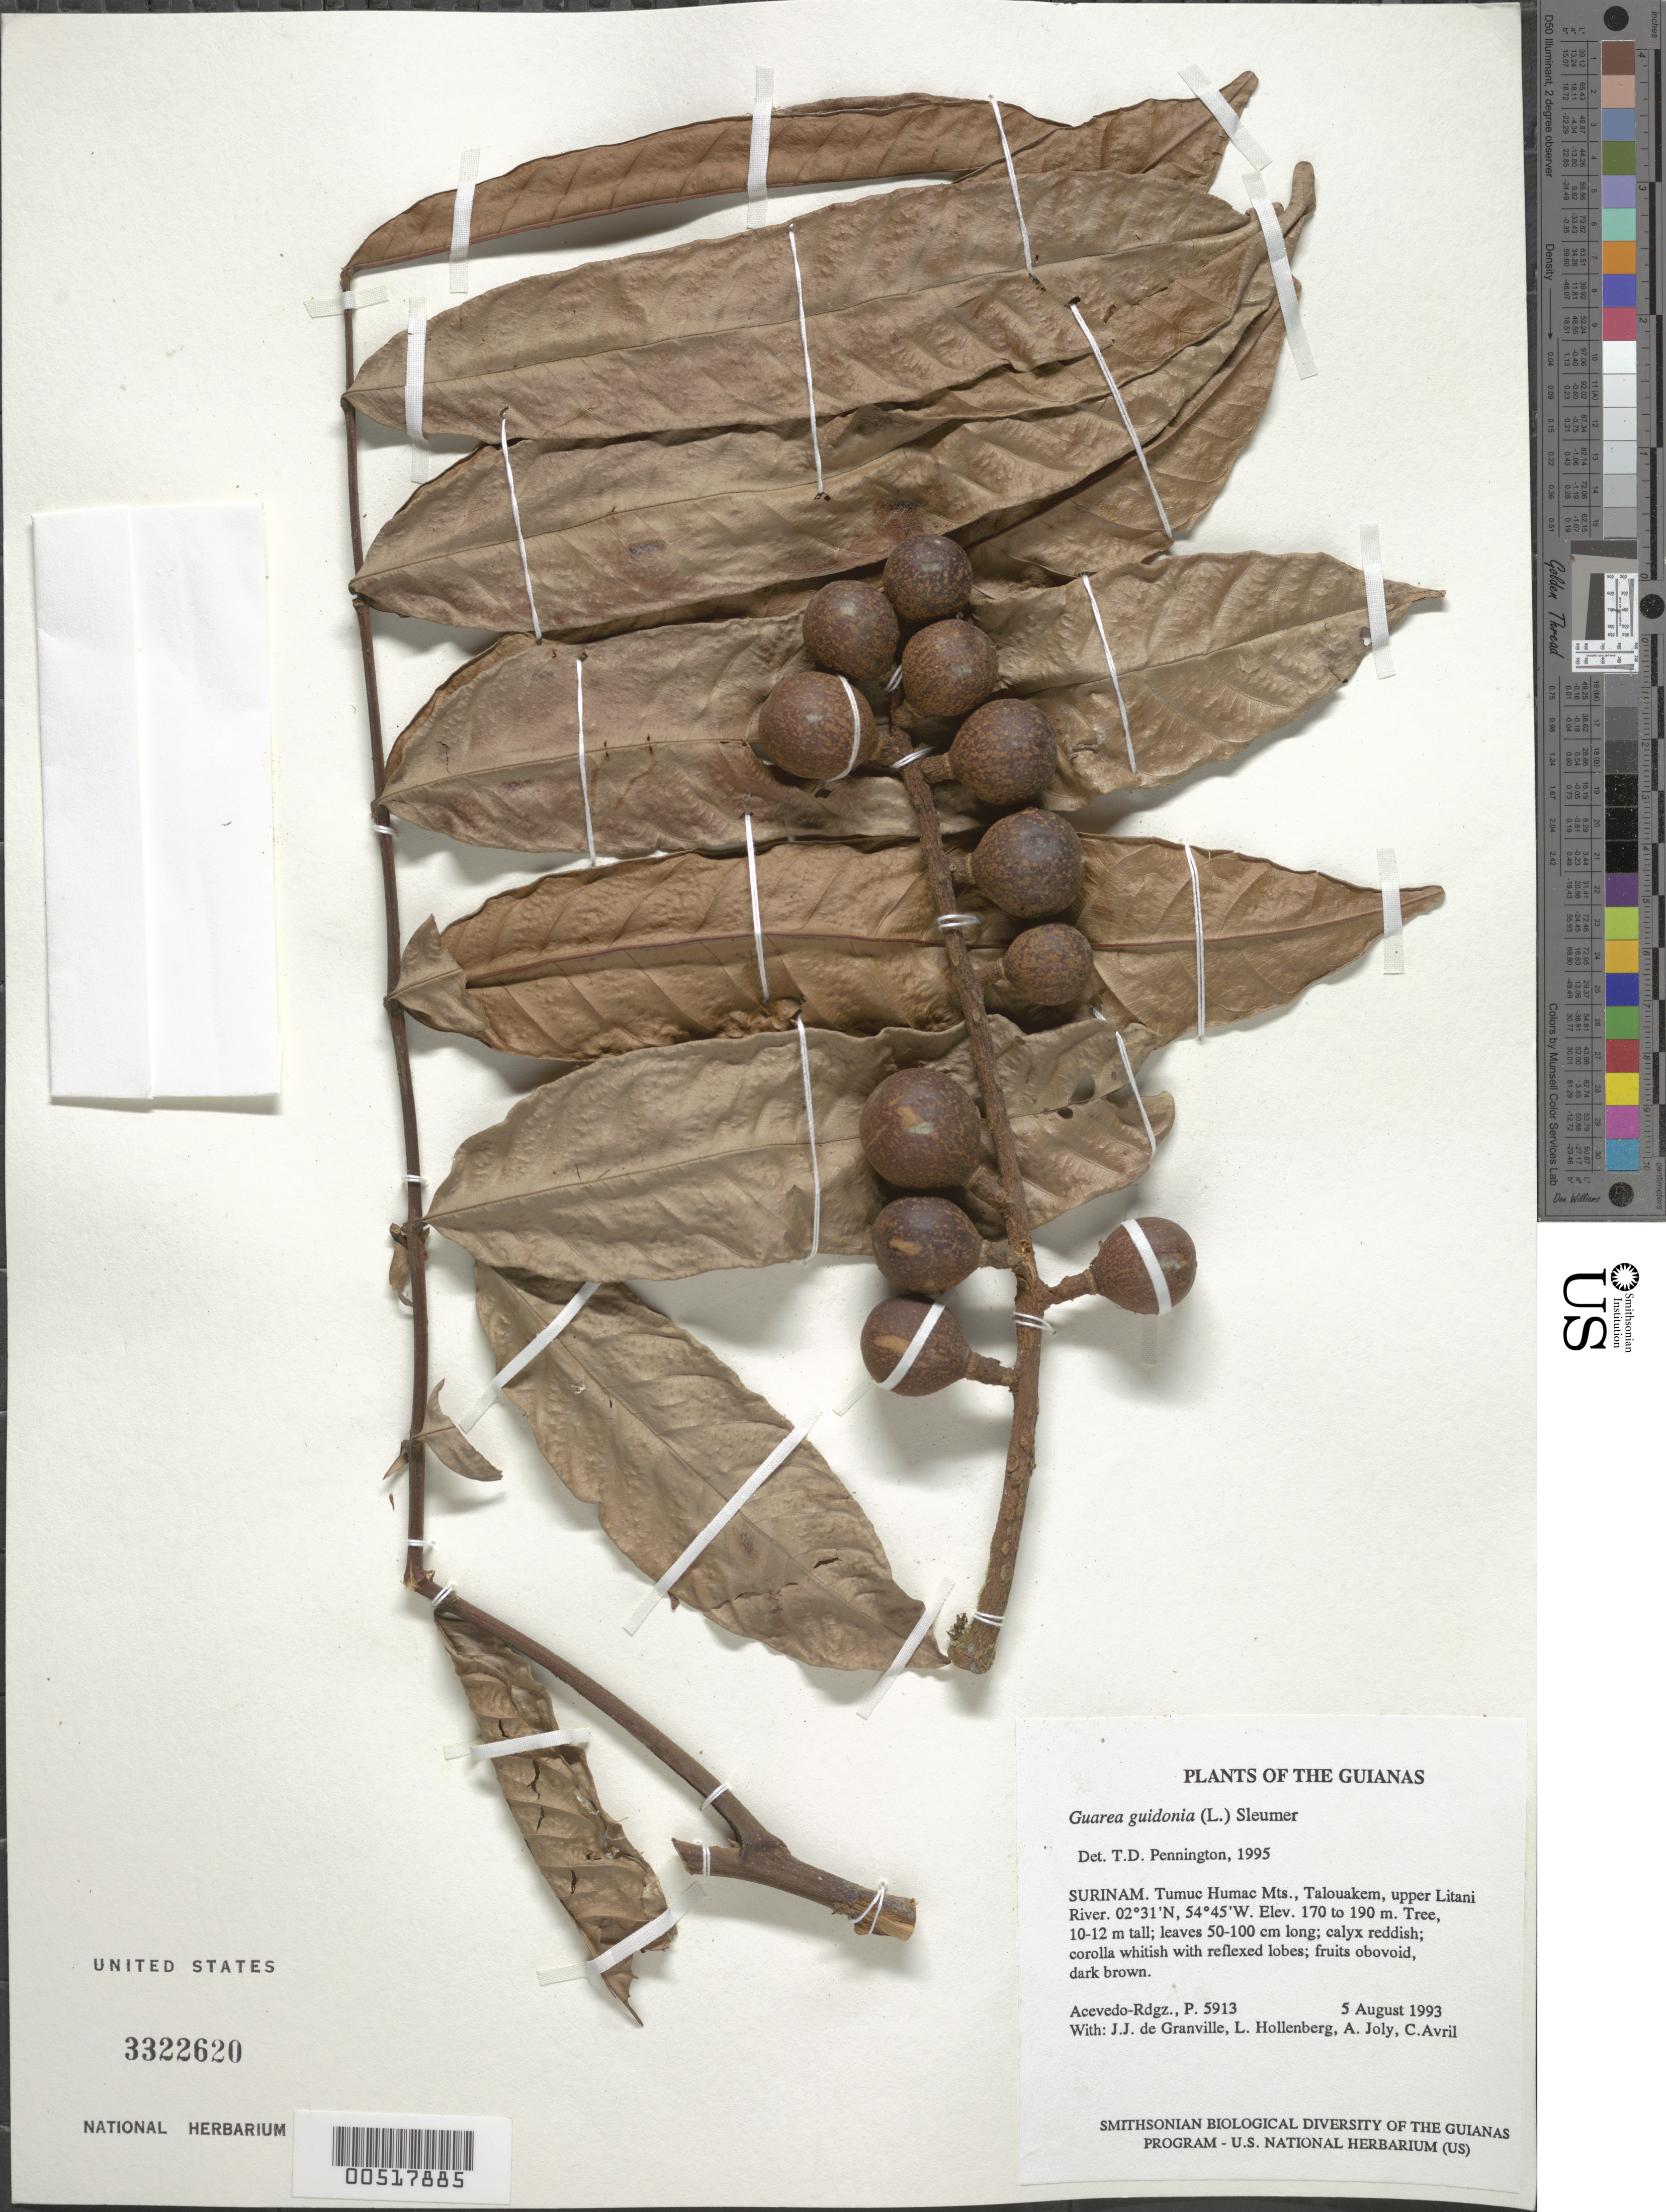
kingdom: Plantae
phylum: Tracheophyta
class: Magnoliopsida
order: Sapindales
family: Meliaceae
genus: Guarea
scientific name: Guarea guidonia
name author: (L.) Sleumer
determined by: Pennington, T. D., (K)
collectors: P. Acevedo-Rodr., C. Boyer, J.-J. de Granville, A. Joly & L. Hollenberg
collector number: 5913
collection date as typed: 05 Aug 1993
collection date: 1993-08-05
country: Suriname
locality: Tumuc Humac Mts., Talouakem, upper Litani River.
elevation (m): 170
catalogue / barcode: US 3322620